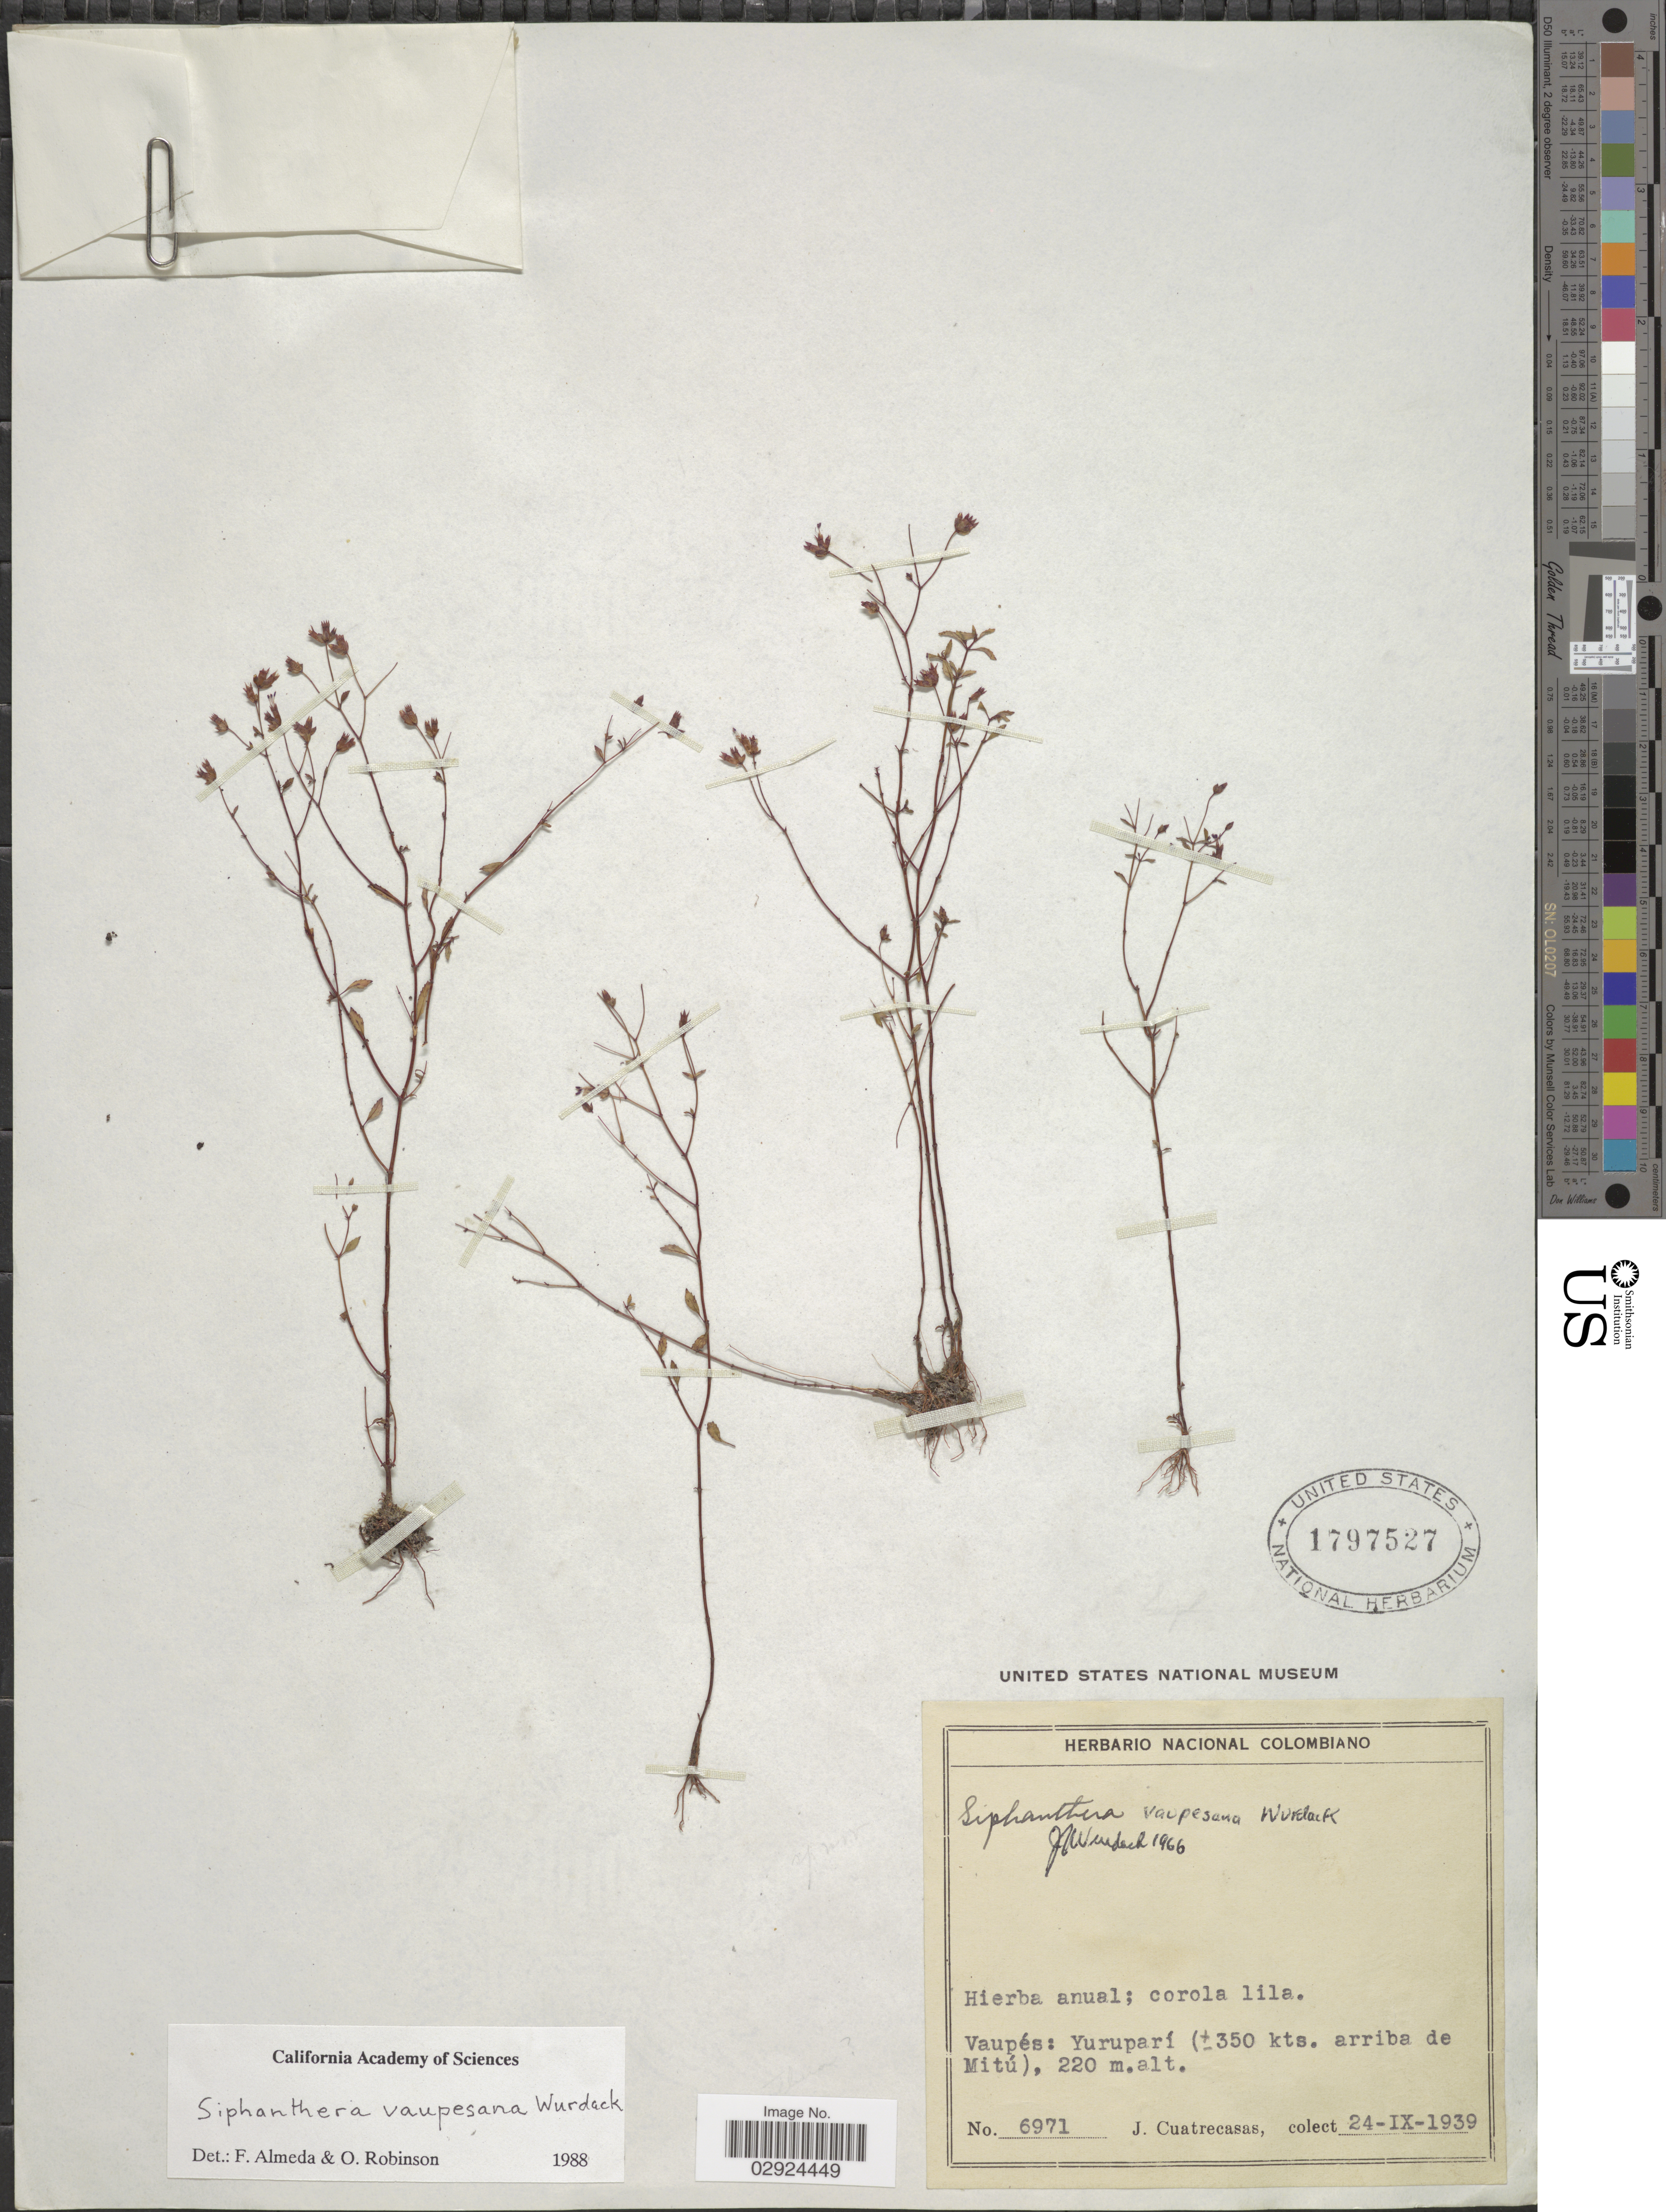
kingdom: Plantae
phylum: Tracheophyta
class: Magnoliopsida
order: Myrtales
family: Melastomataceae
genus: Siphanthera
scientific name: Siphanthera vaupesana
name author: Wurdack in R.E. Schult.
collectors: J. Cuatrecasas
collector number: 6971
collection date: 1939-09-24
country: Colombia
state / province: Vaupés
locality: Vaupés: Yuruparí (± 350 kts. arriba de Mitú).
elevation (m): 220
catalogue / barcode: US 1797527